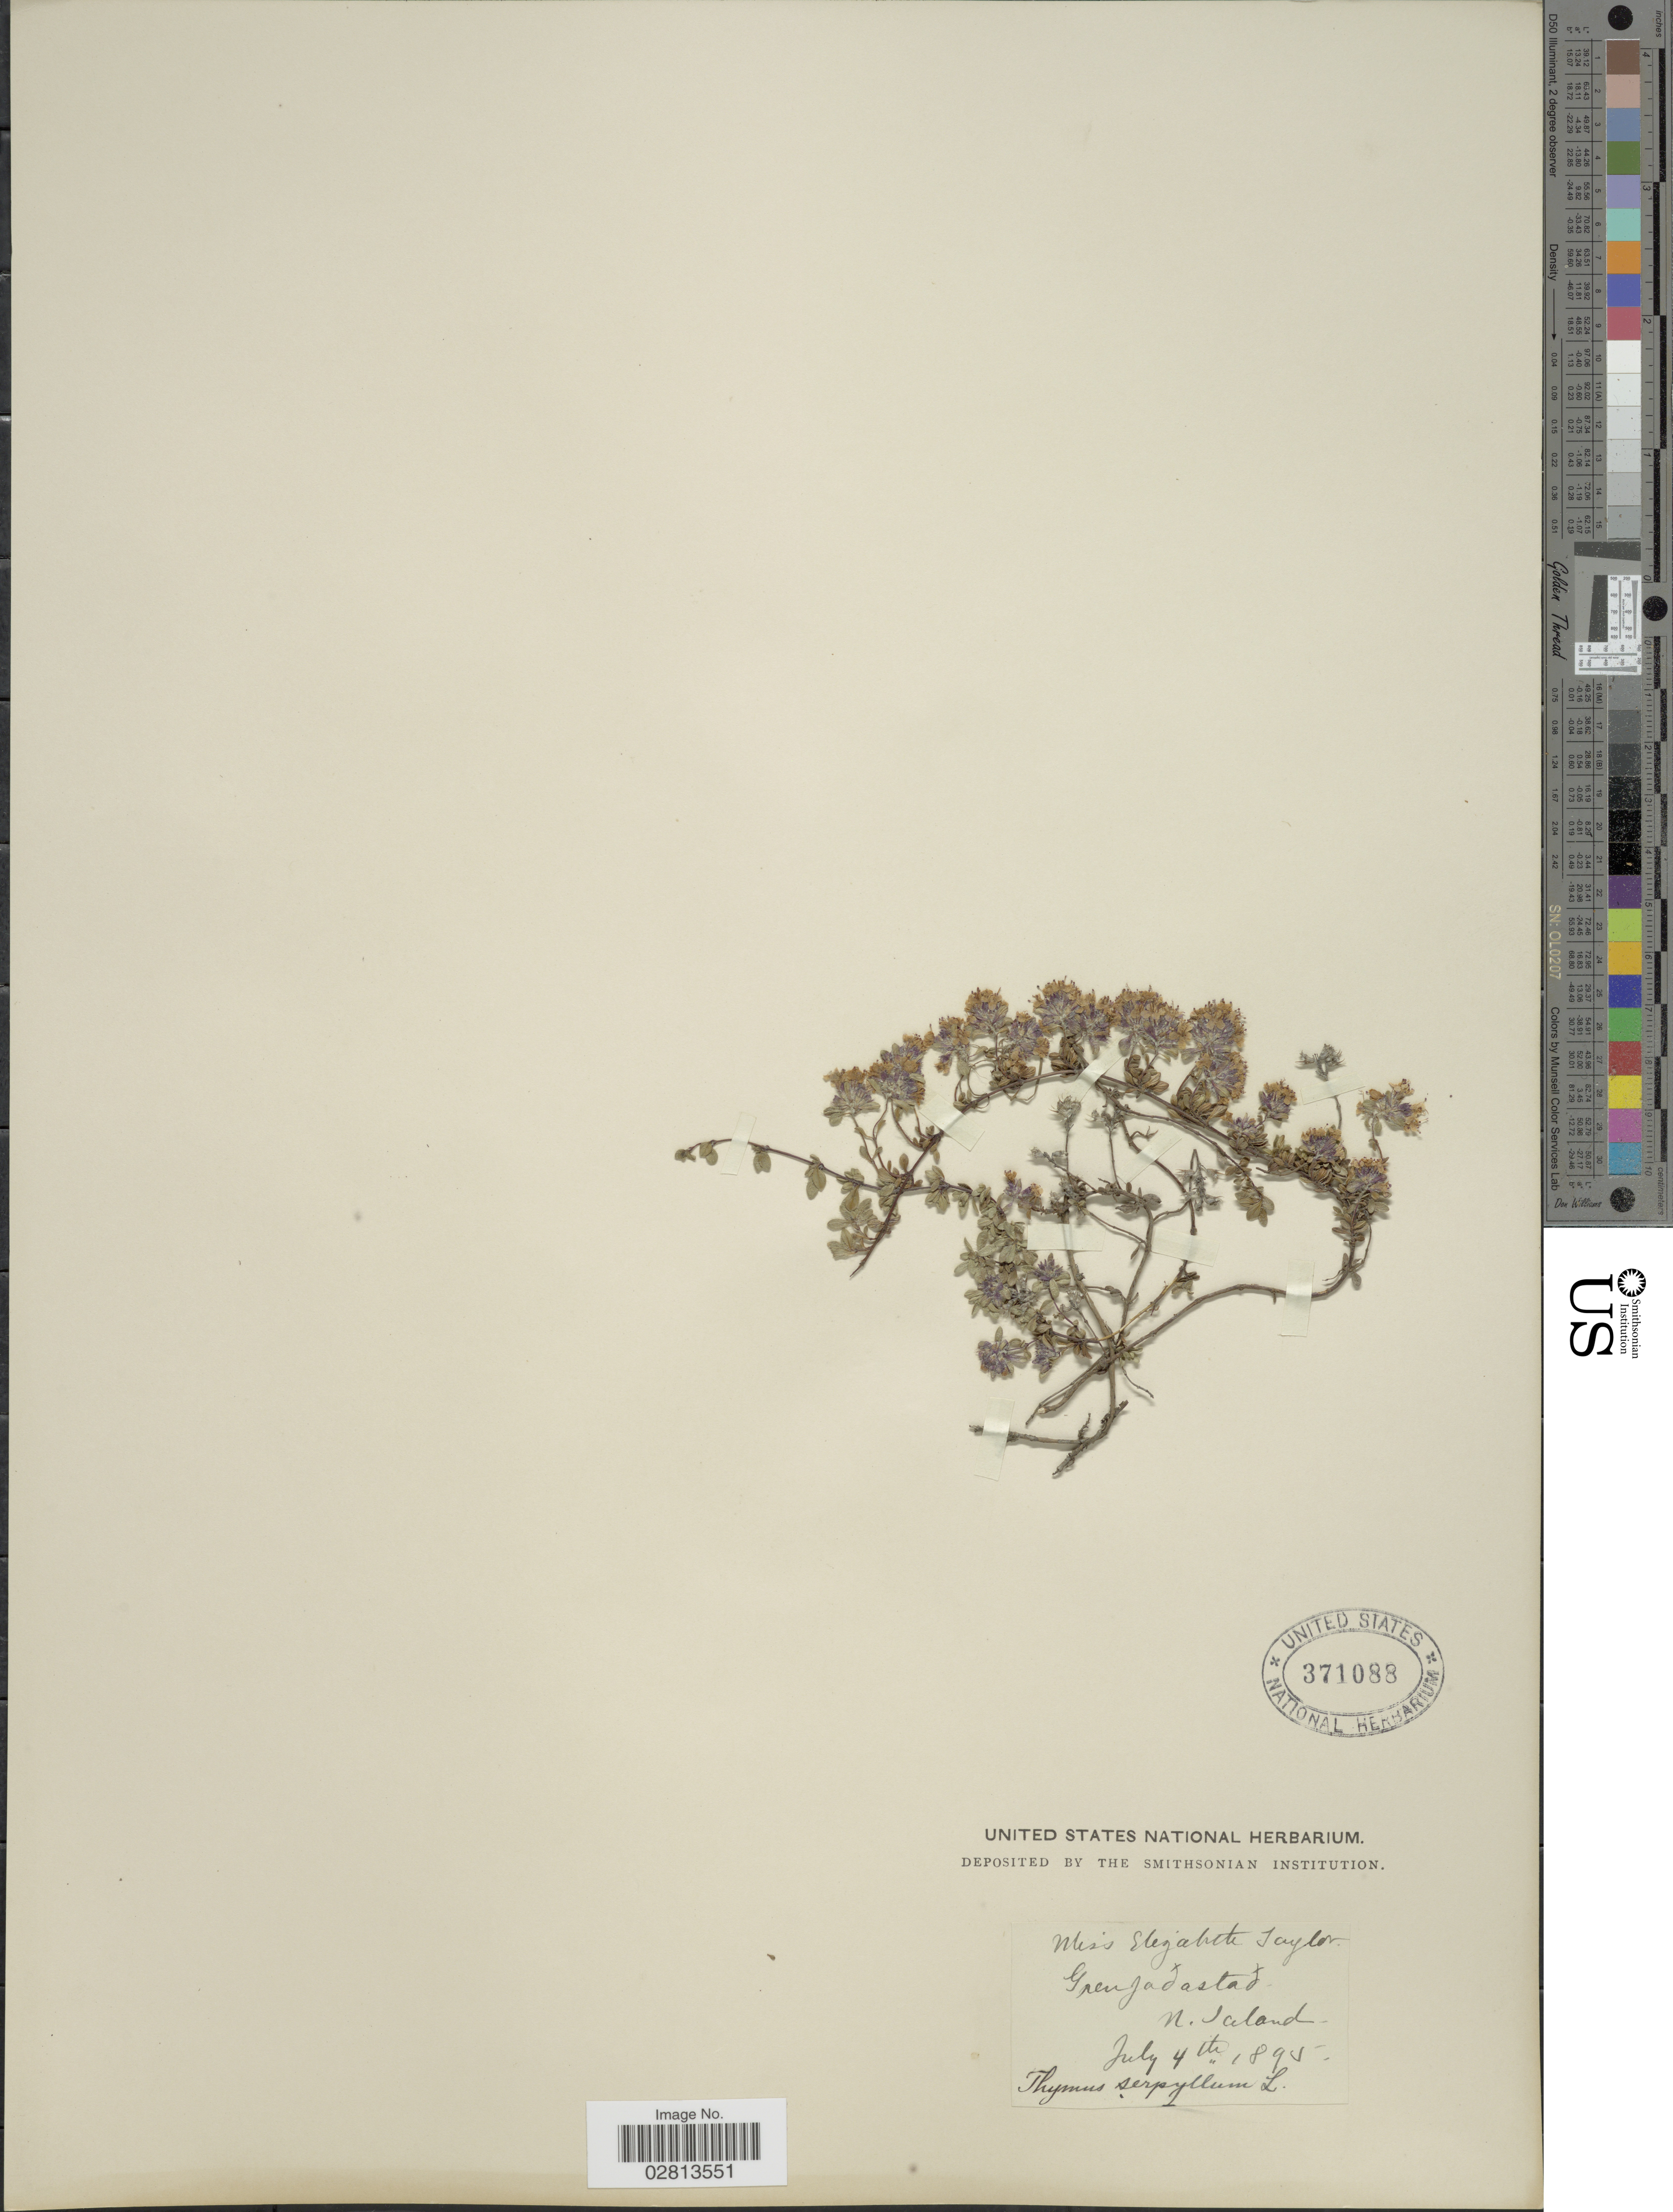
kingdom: Plantae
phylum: Tracheophyta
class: Magnoliopsida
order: Lamiales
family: Lamiaceae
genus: Thymus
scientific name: Thymus serpyllum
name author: L.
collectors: E. L. Taylor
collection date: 1895-07-04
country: Iceland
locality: Grengadastad, N. Iceland.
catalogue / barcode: US 371088